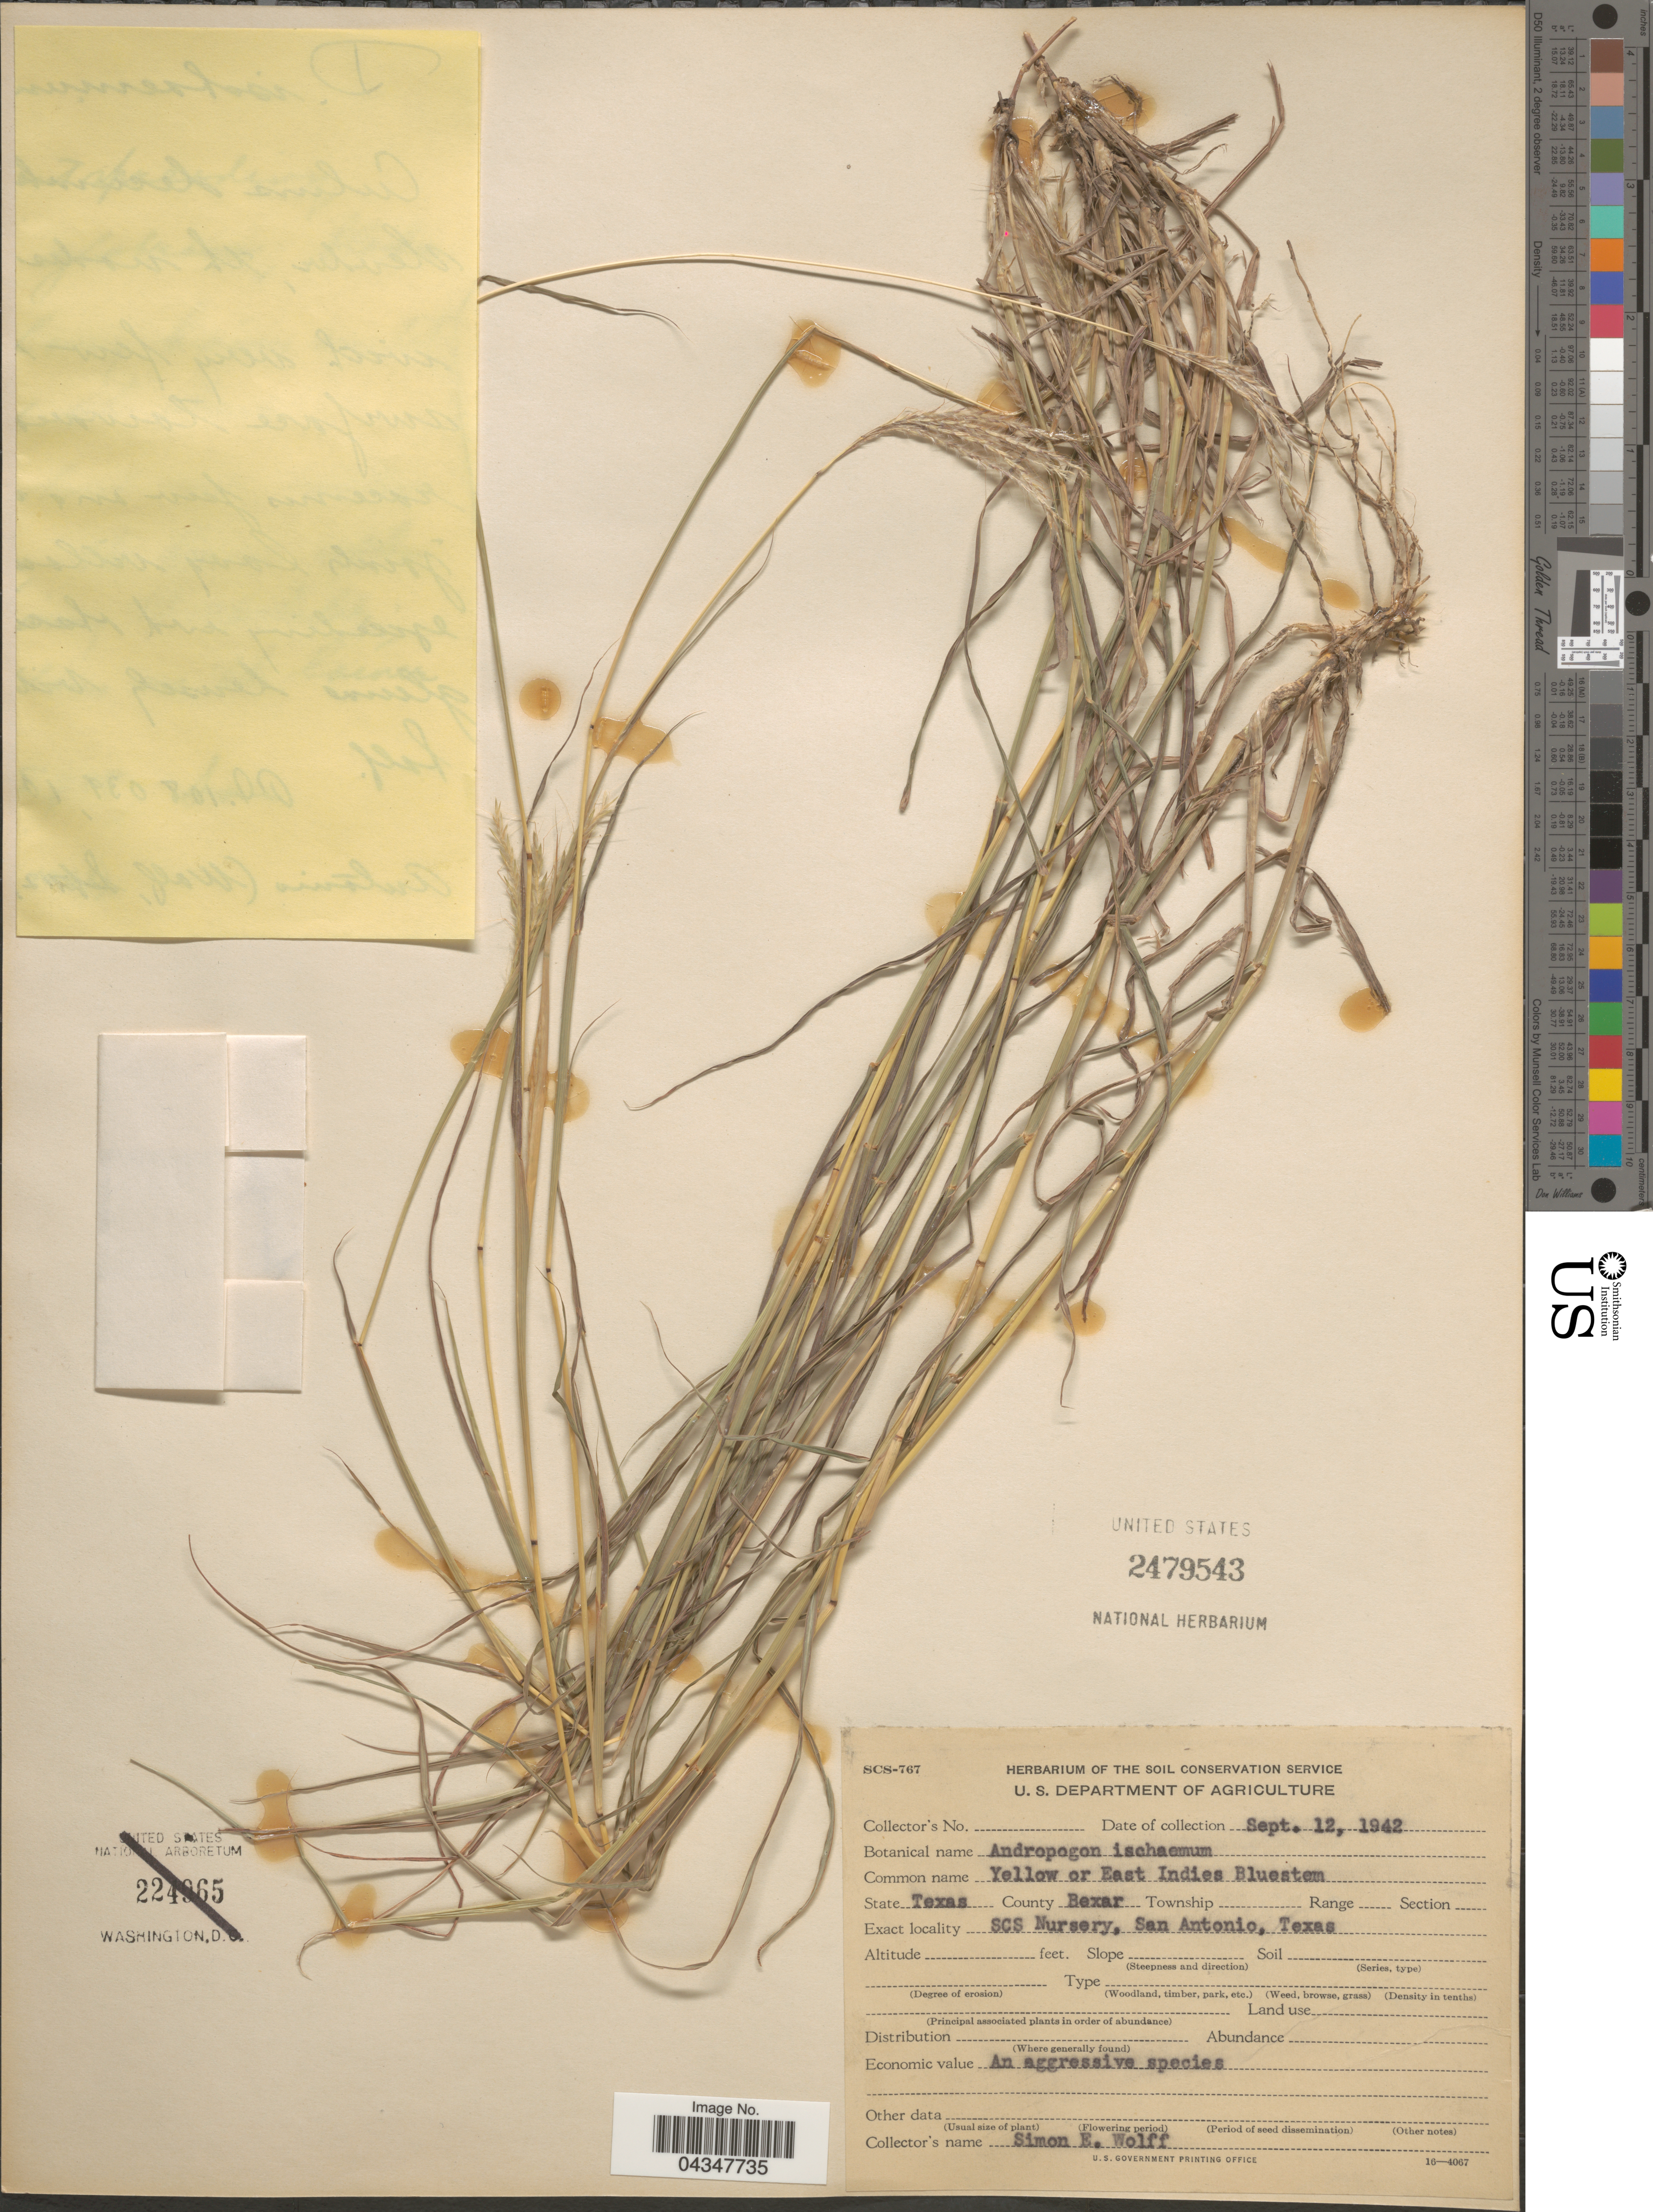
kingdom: Plantae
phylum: Tracheophyta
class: Liliopsida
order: Poales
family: Poaceae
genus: Bothriochloa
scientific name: Bothriochloa ischaemum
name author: (L.) Keng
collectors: S. E. Wolff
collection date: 1942-09-12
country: United States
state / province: Texas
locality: County Bexar. SCS Nursery, San Antonio.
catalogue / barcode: US 2479543